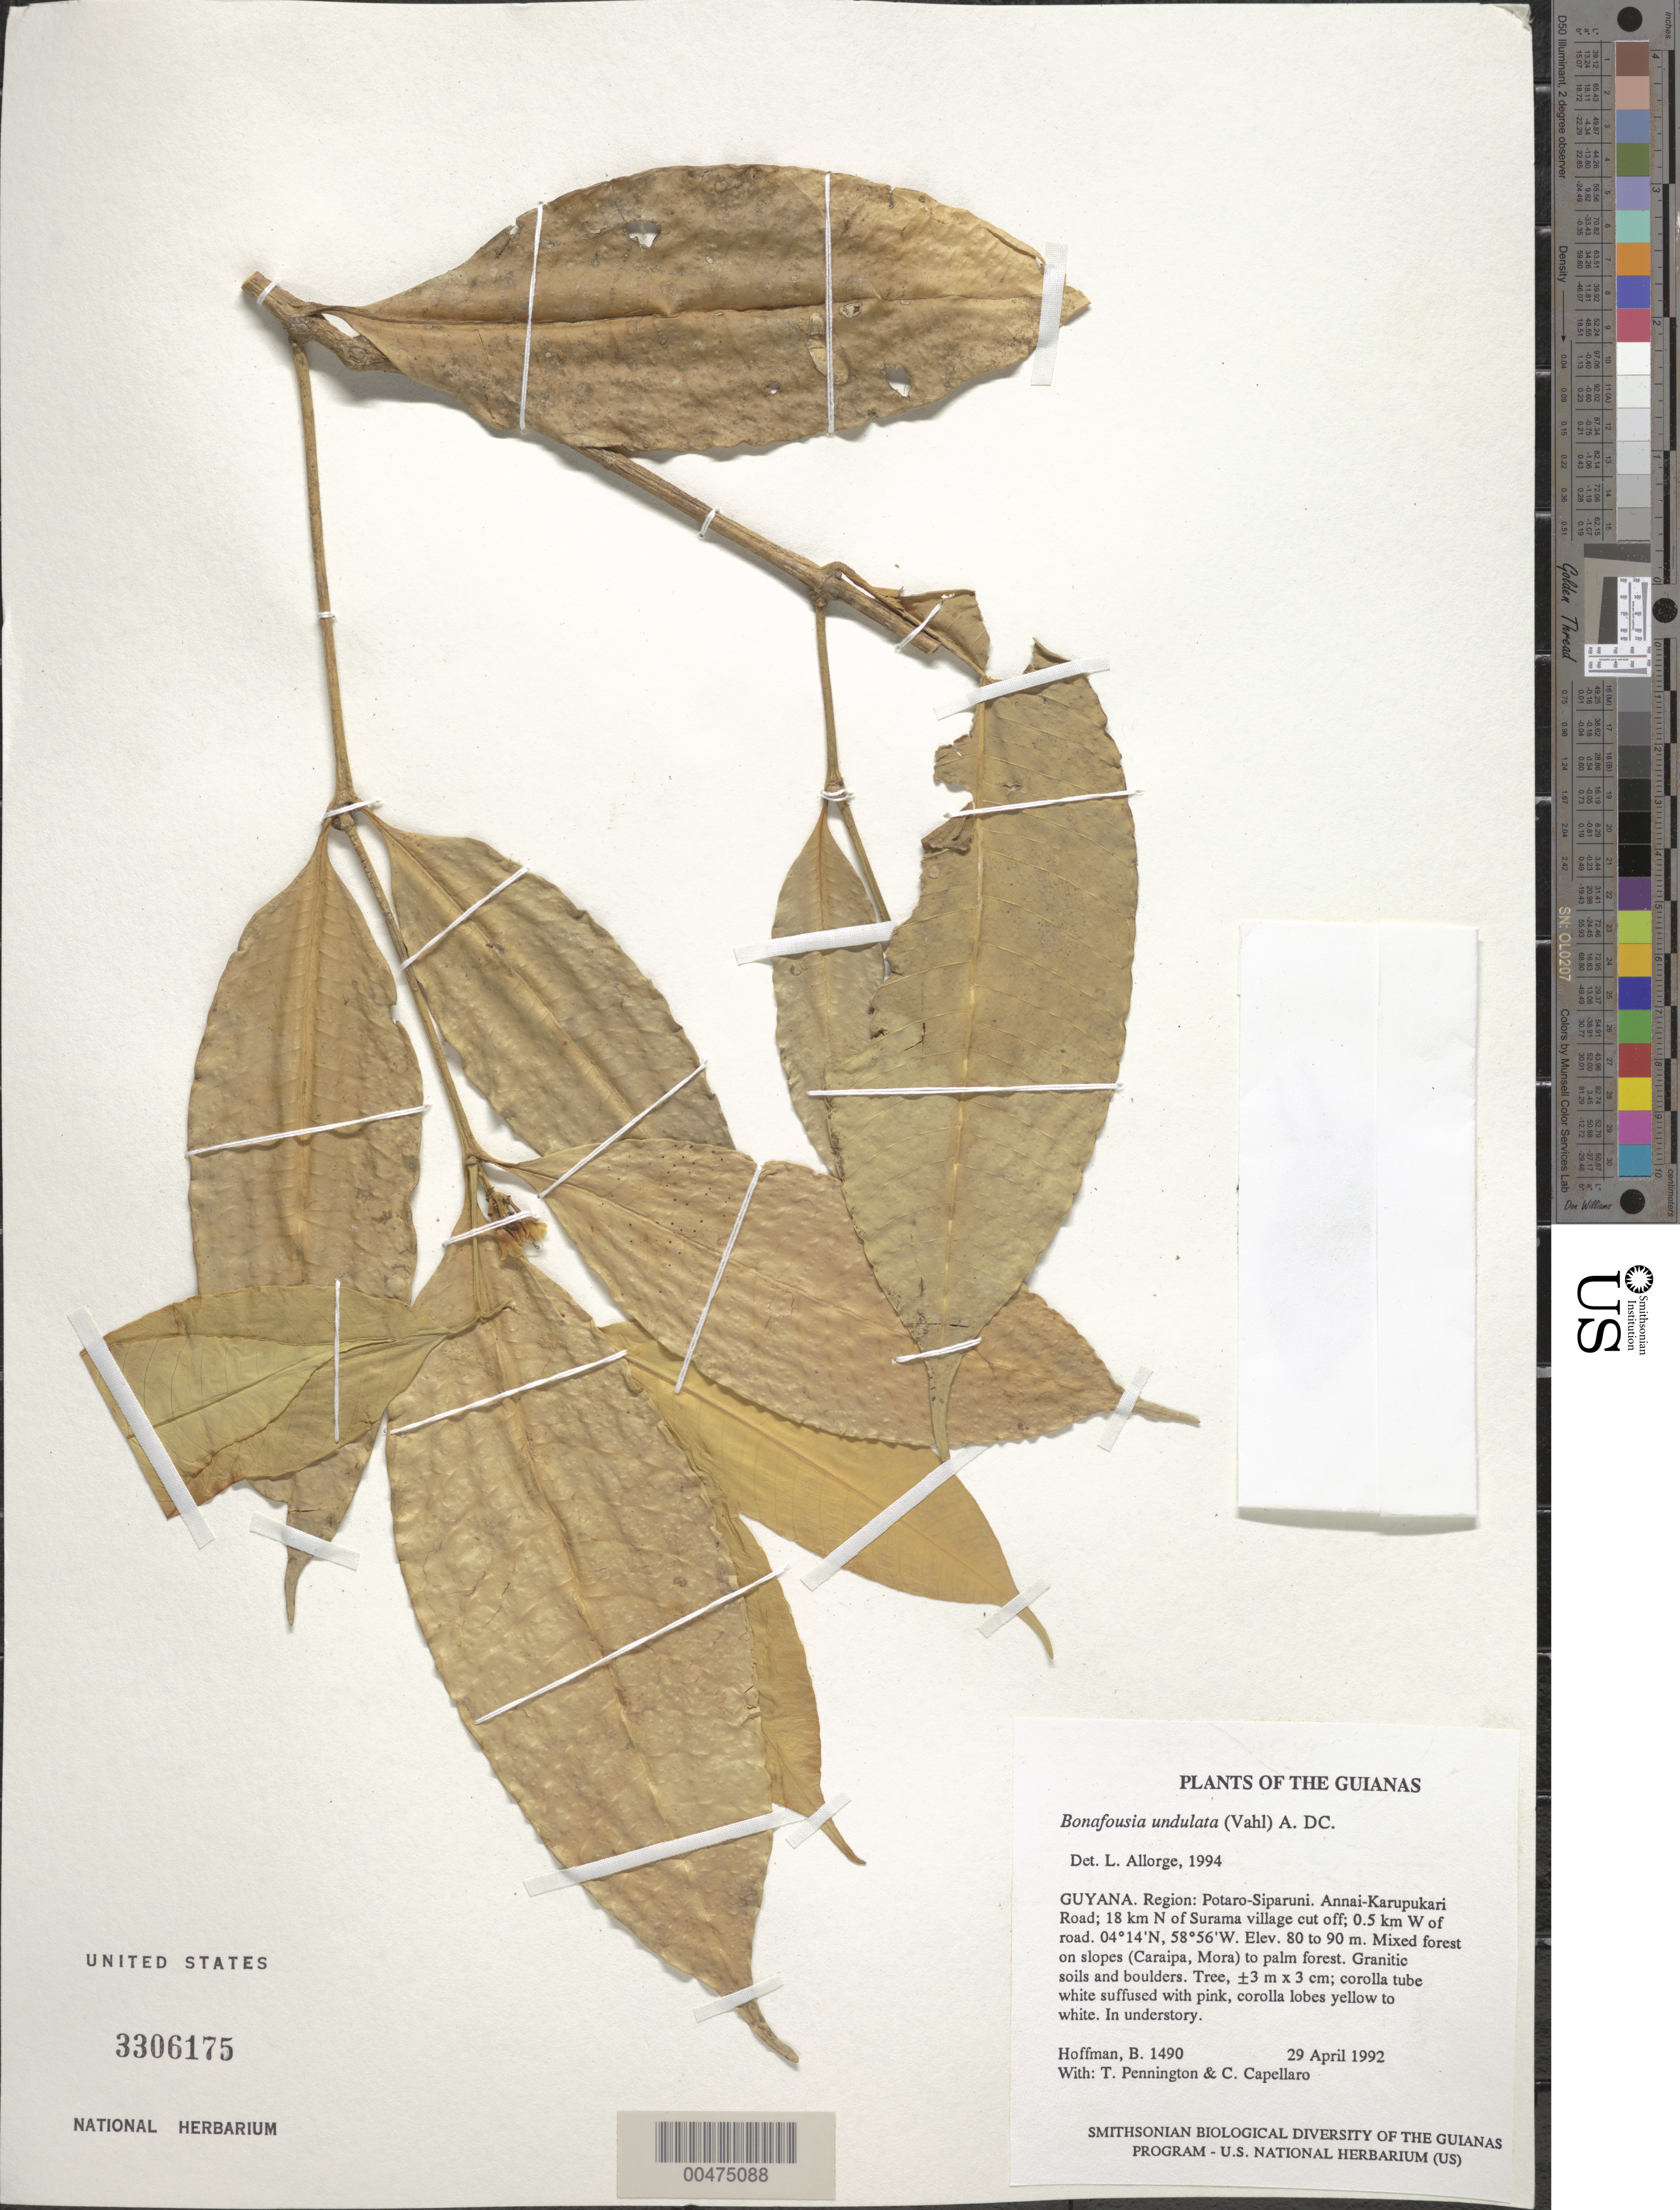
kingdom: Plantae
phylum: Tracheophyta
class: Magnoliopsida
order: Gentianales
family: Apocynaceae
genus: Tabernaemontana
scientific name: Tabernaemontana undulata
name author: Vahl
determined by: Allorge, L.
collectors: B. Hoffman, R. T. Pennington & C. Capellaro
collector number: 1490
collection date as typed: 29 April 1992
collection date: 1992-04-29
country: Guyana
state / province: Potaro-Siparuni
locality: Annai-Karupukari Road; 18 km N of Surama village cut off; 0.5 km W of road. Iwokrama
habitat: Mixed forest on slopes (Caraipa, Mora) to palm forest. Granitic soils and boulders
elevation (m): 80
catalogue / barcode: US 3306175